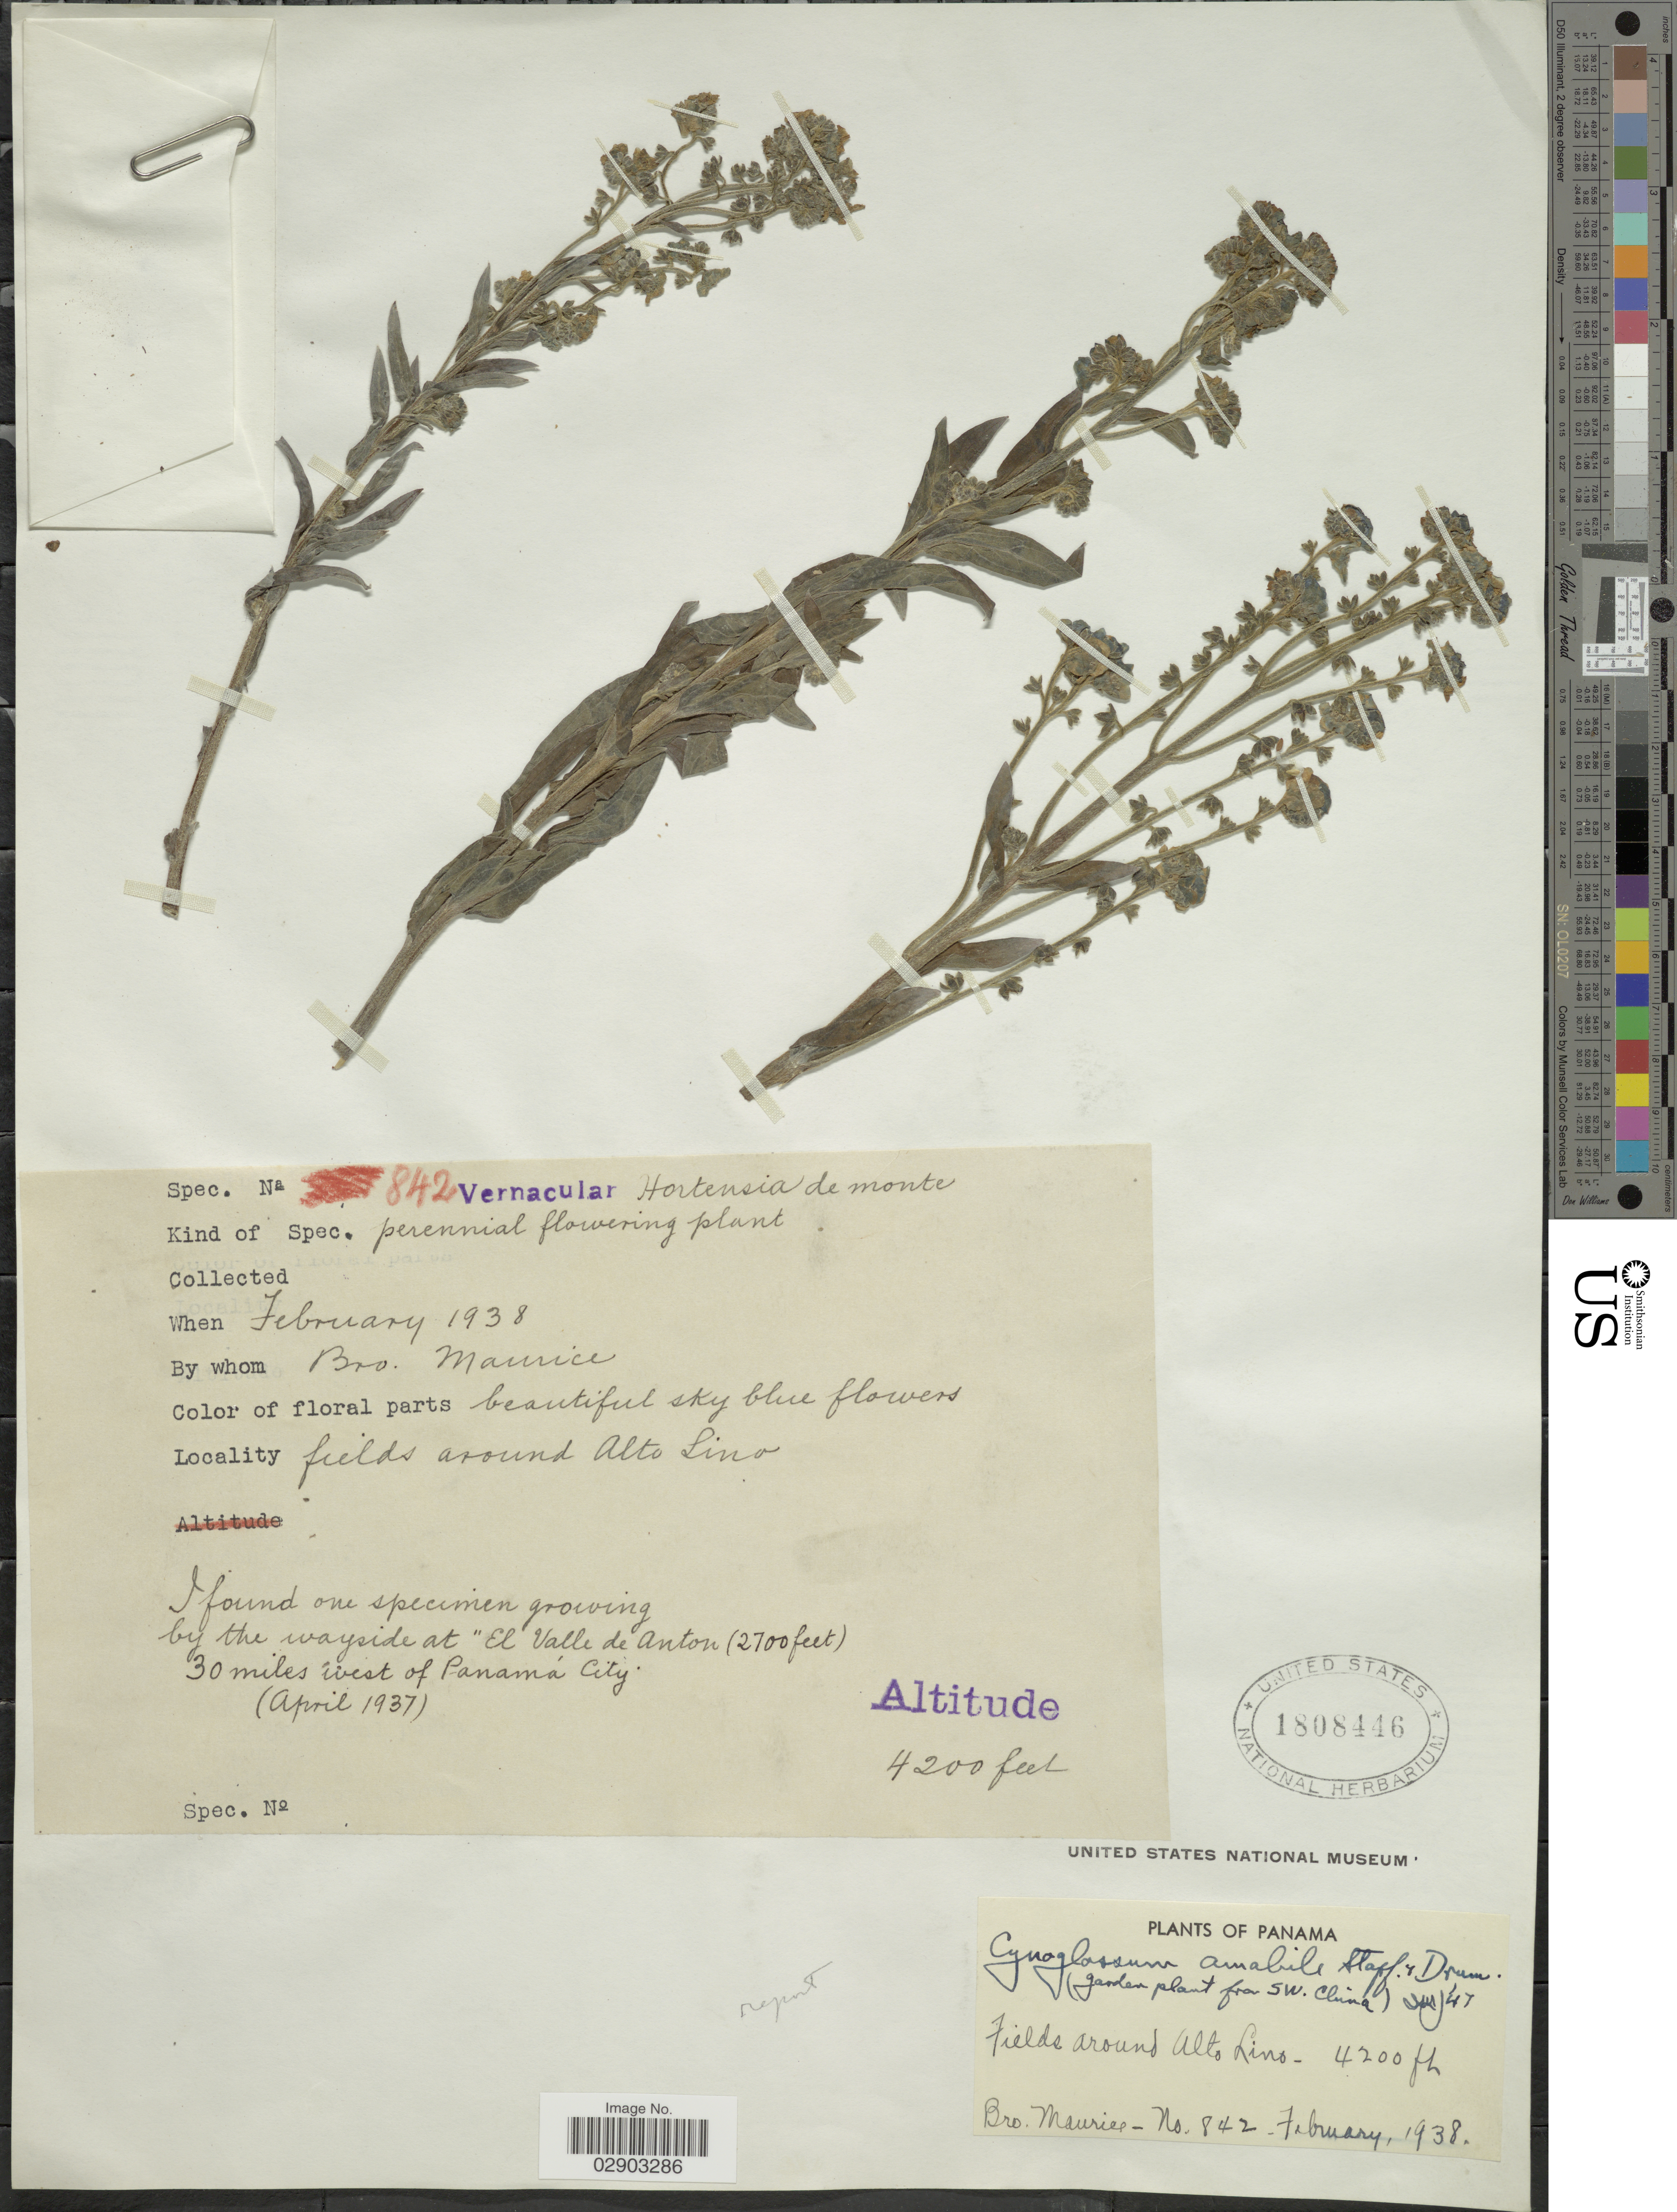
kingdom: Plantae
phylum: Tracheophyta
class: Magnoliopsida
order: Boraginales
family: Boraginaceae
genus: Cynoglossum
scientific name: Cynoglossum amabile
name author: Stapf & J.R. Drumm.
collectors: B. Maurice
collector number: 842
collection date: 1938-02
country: Panama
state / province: Panamá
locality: Fields around Alto Lino. By the wayside at El Valle de Anton 30 miles west of Panamá City.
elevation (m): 1280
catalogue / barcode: US 1808446